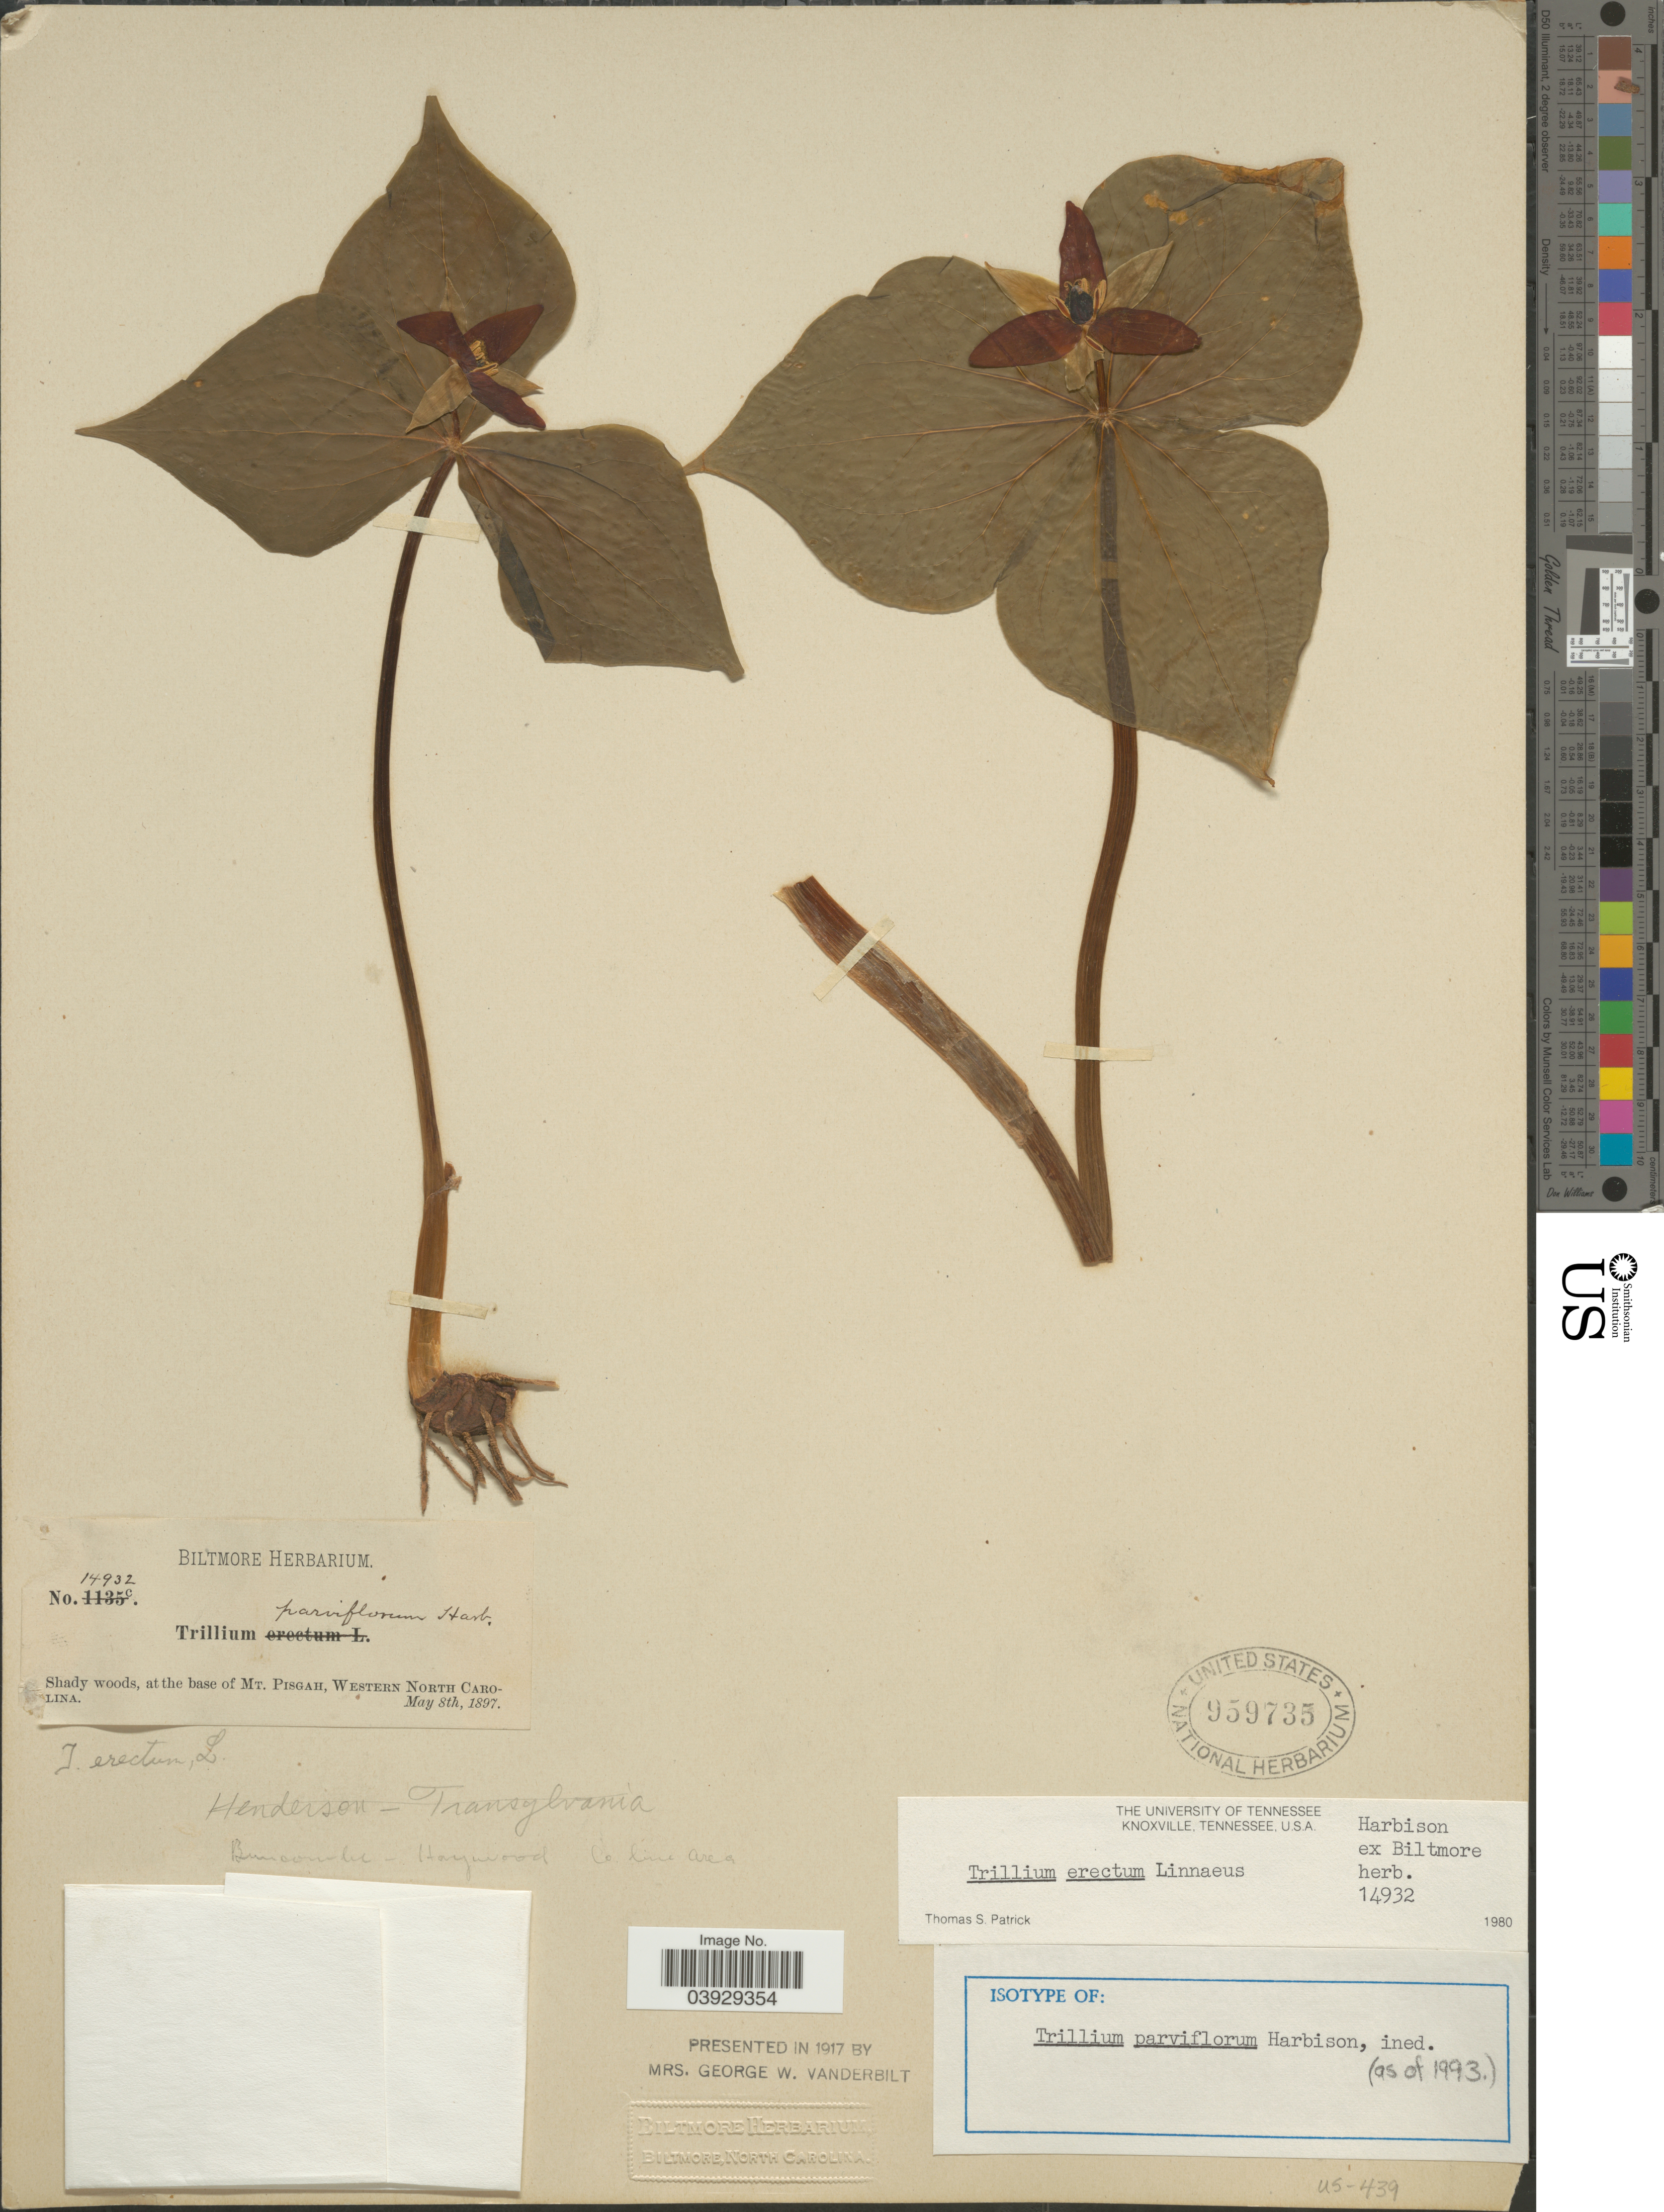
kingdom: Plantae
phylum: Tracheophyta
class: Liliopsida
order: Liliales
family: Melanthiaceae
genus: Trillium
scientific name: Trillium erectum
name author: L.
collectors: ex herb. Biltmore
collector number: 14932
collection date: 1897-05-08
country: United States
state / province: North Carolina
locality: At the base of Mt. Pisgah, Western North Carolina. Buncombe-Haywood Co. line area.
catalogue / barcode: US 959735